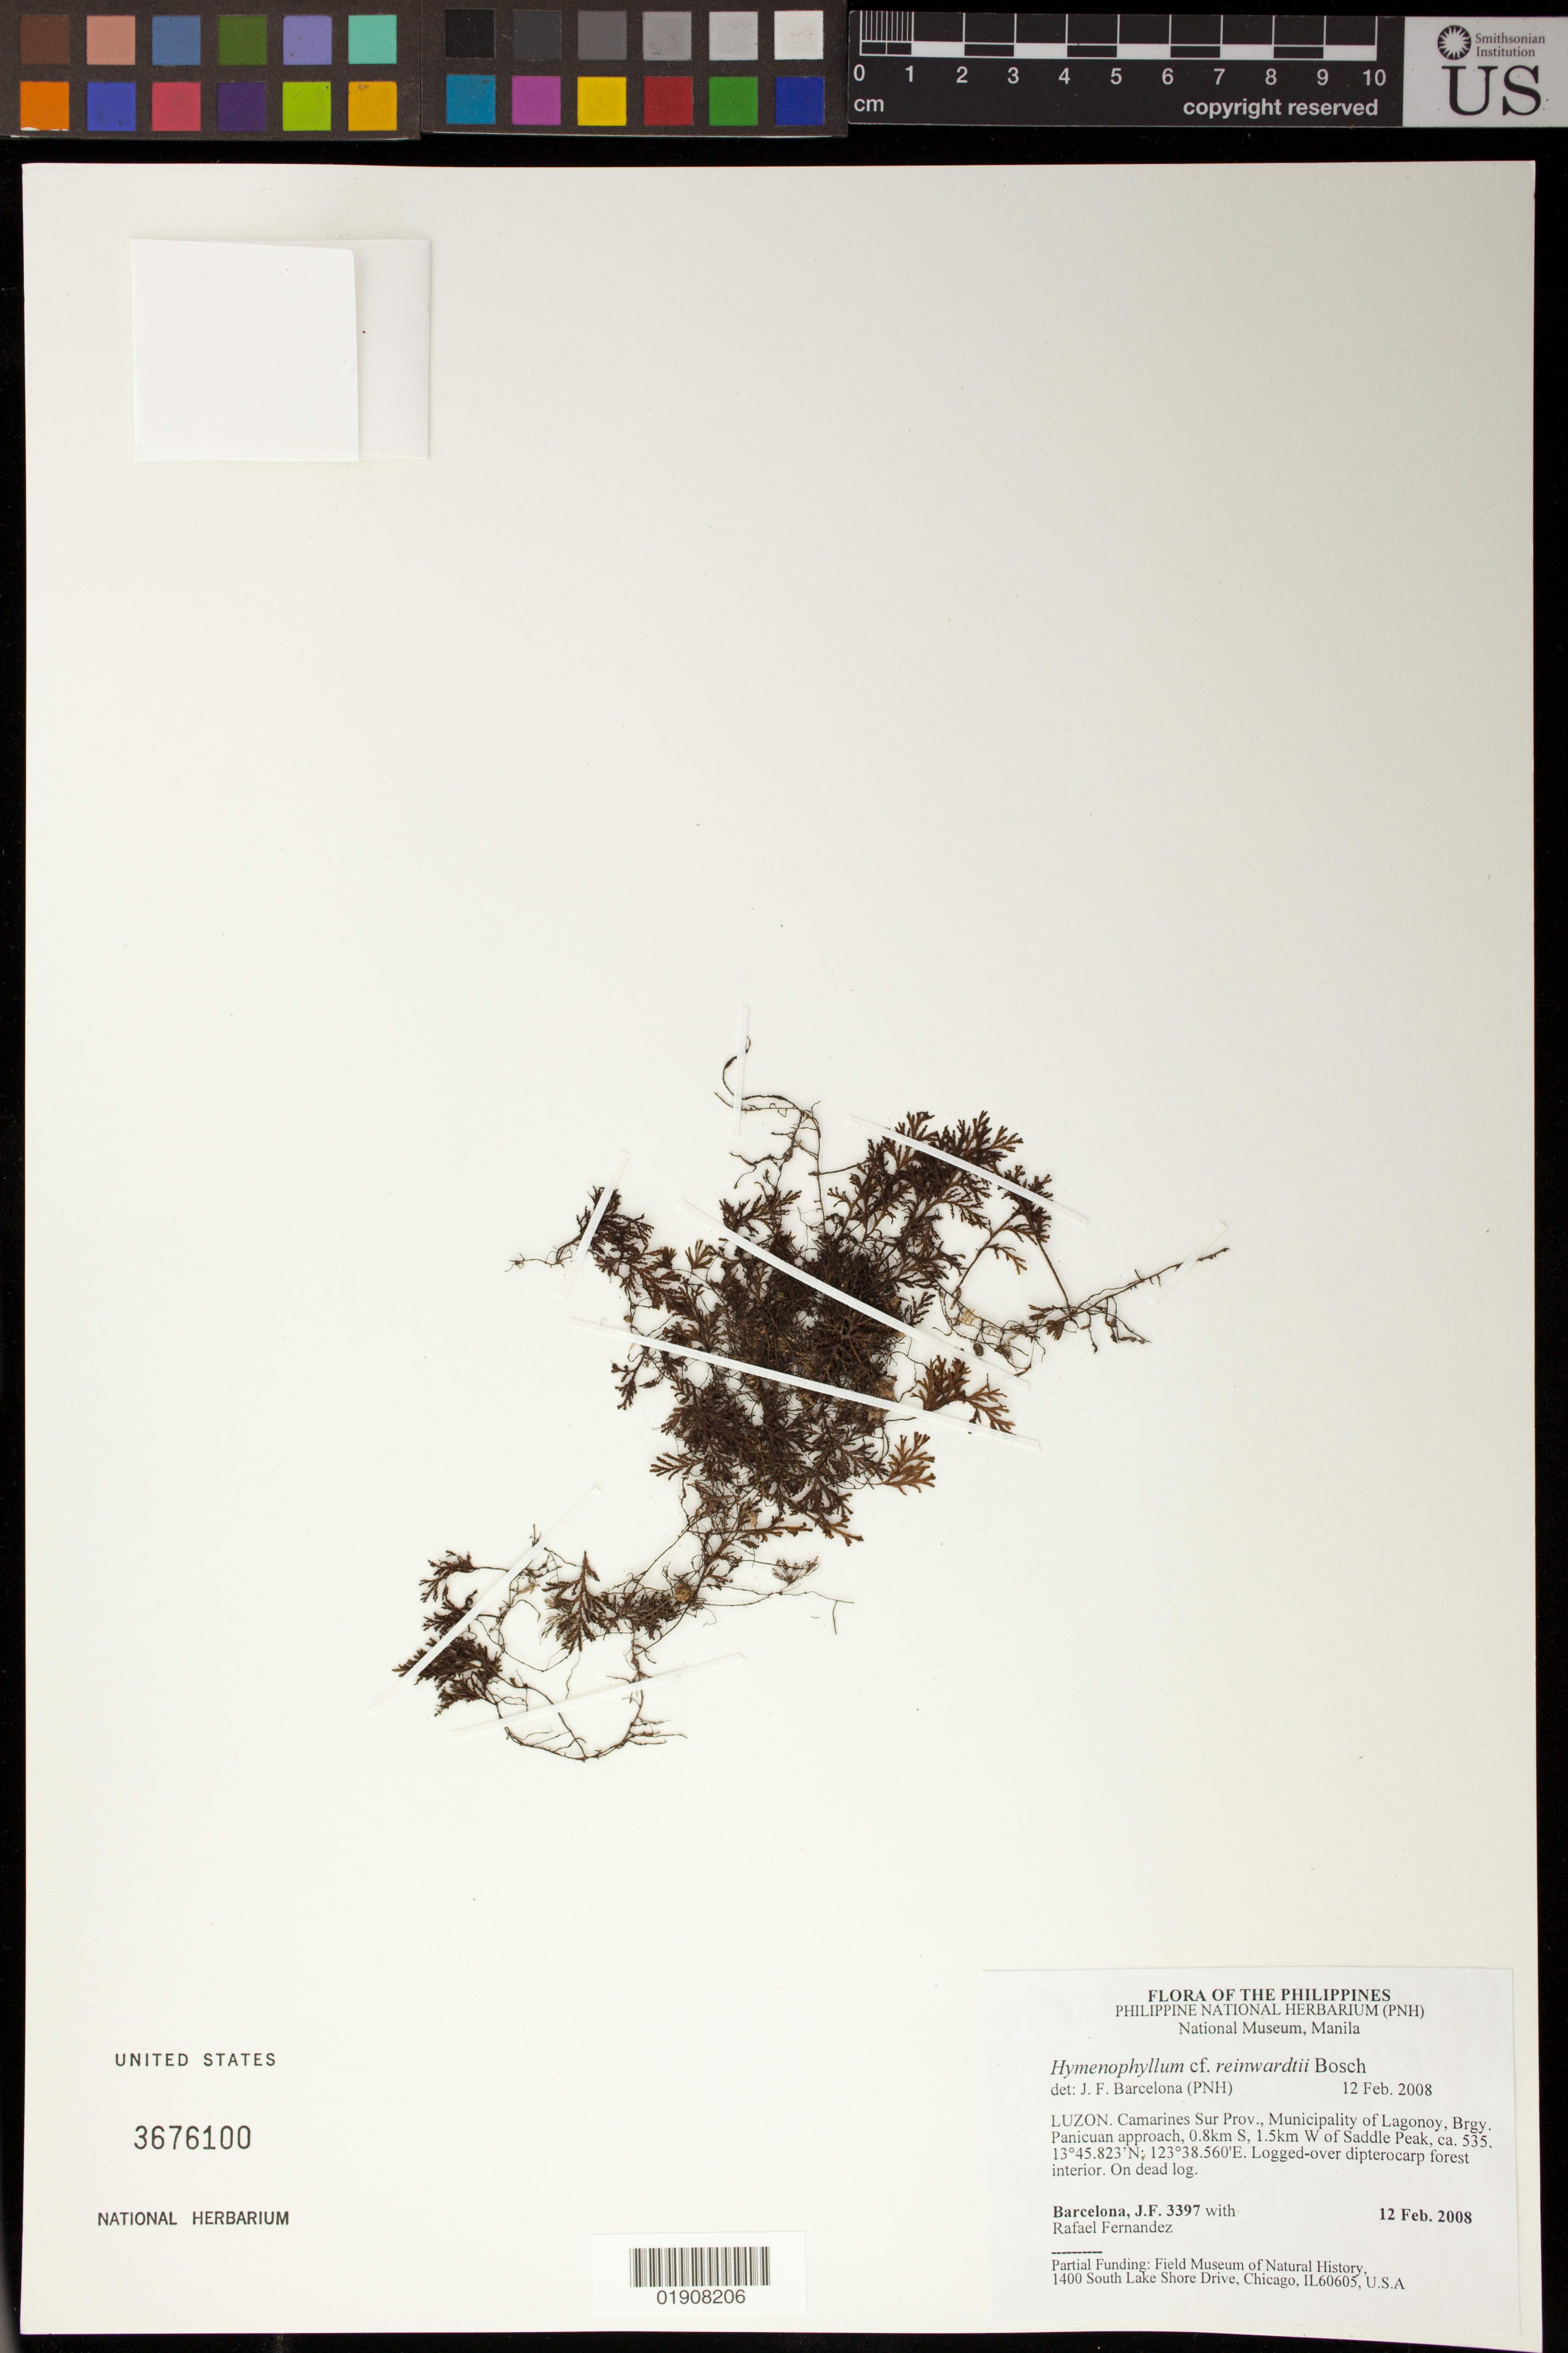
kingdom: Plantae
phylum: Tracheophyta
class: Polypodiopsida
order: Hymenophyllales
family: Hymenophyllaceae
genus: Hymenophyllum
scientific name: Hymenophyllum reinwardtii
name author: Bosch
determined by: Barcelona, J. F.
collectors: J. F. Barcelona & R. Fernandez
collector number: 3397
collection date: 2008-02-12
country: Philippines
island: Luzon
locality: Luzon, Camarines Sur Prov., Municipality of Lagonoy, Brgy. Panicuan approach, 0.8km S 1.5km W of Saddle Peak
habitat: Logged-over dipterocarp forest interior. On dead log.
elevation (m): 535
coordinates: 13 45.823 N, 123 38.560 E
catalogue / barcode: US 3676100